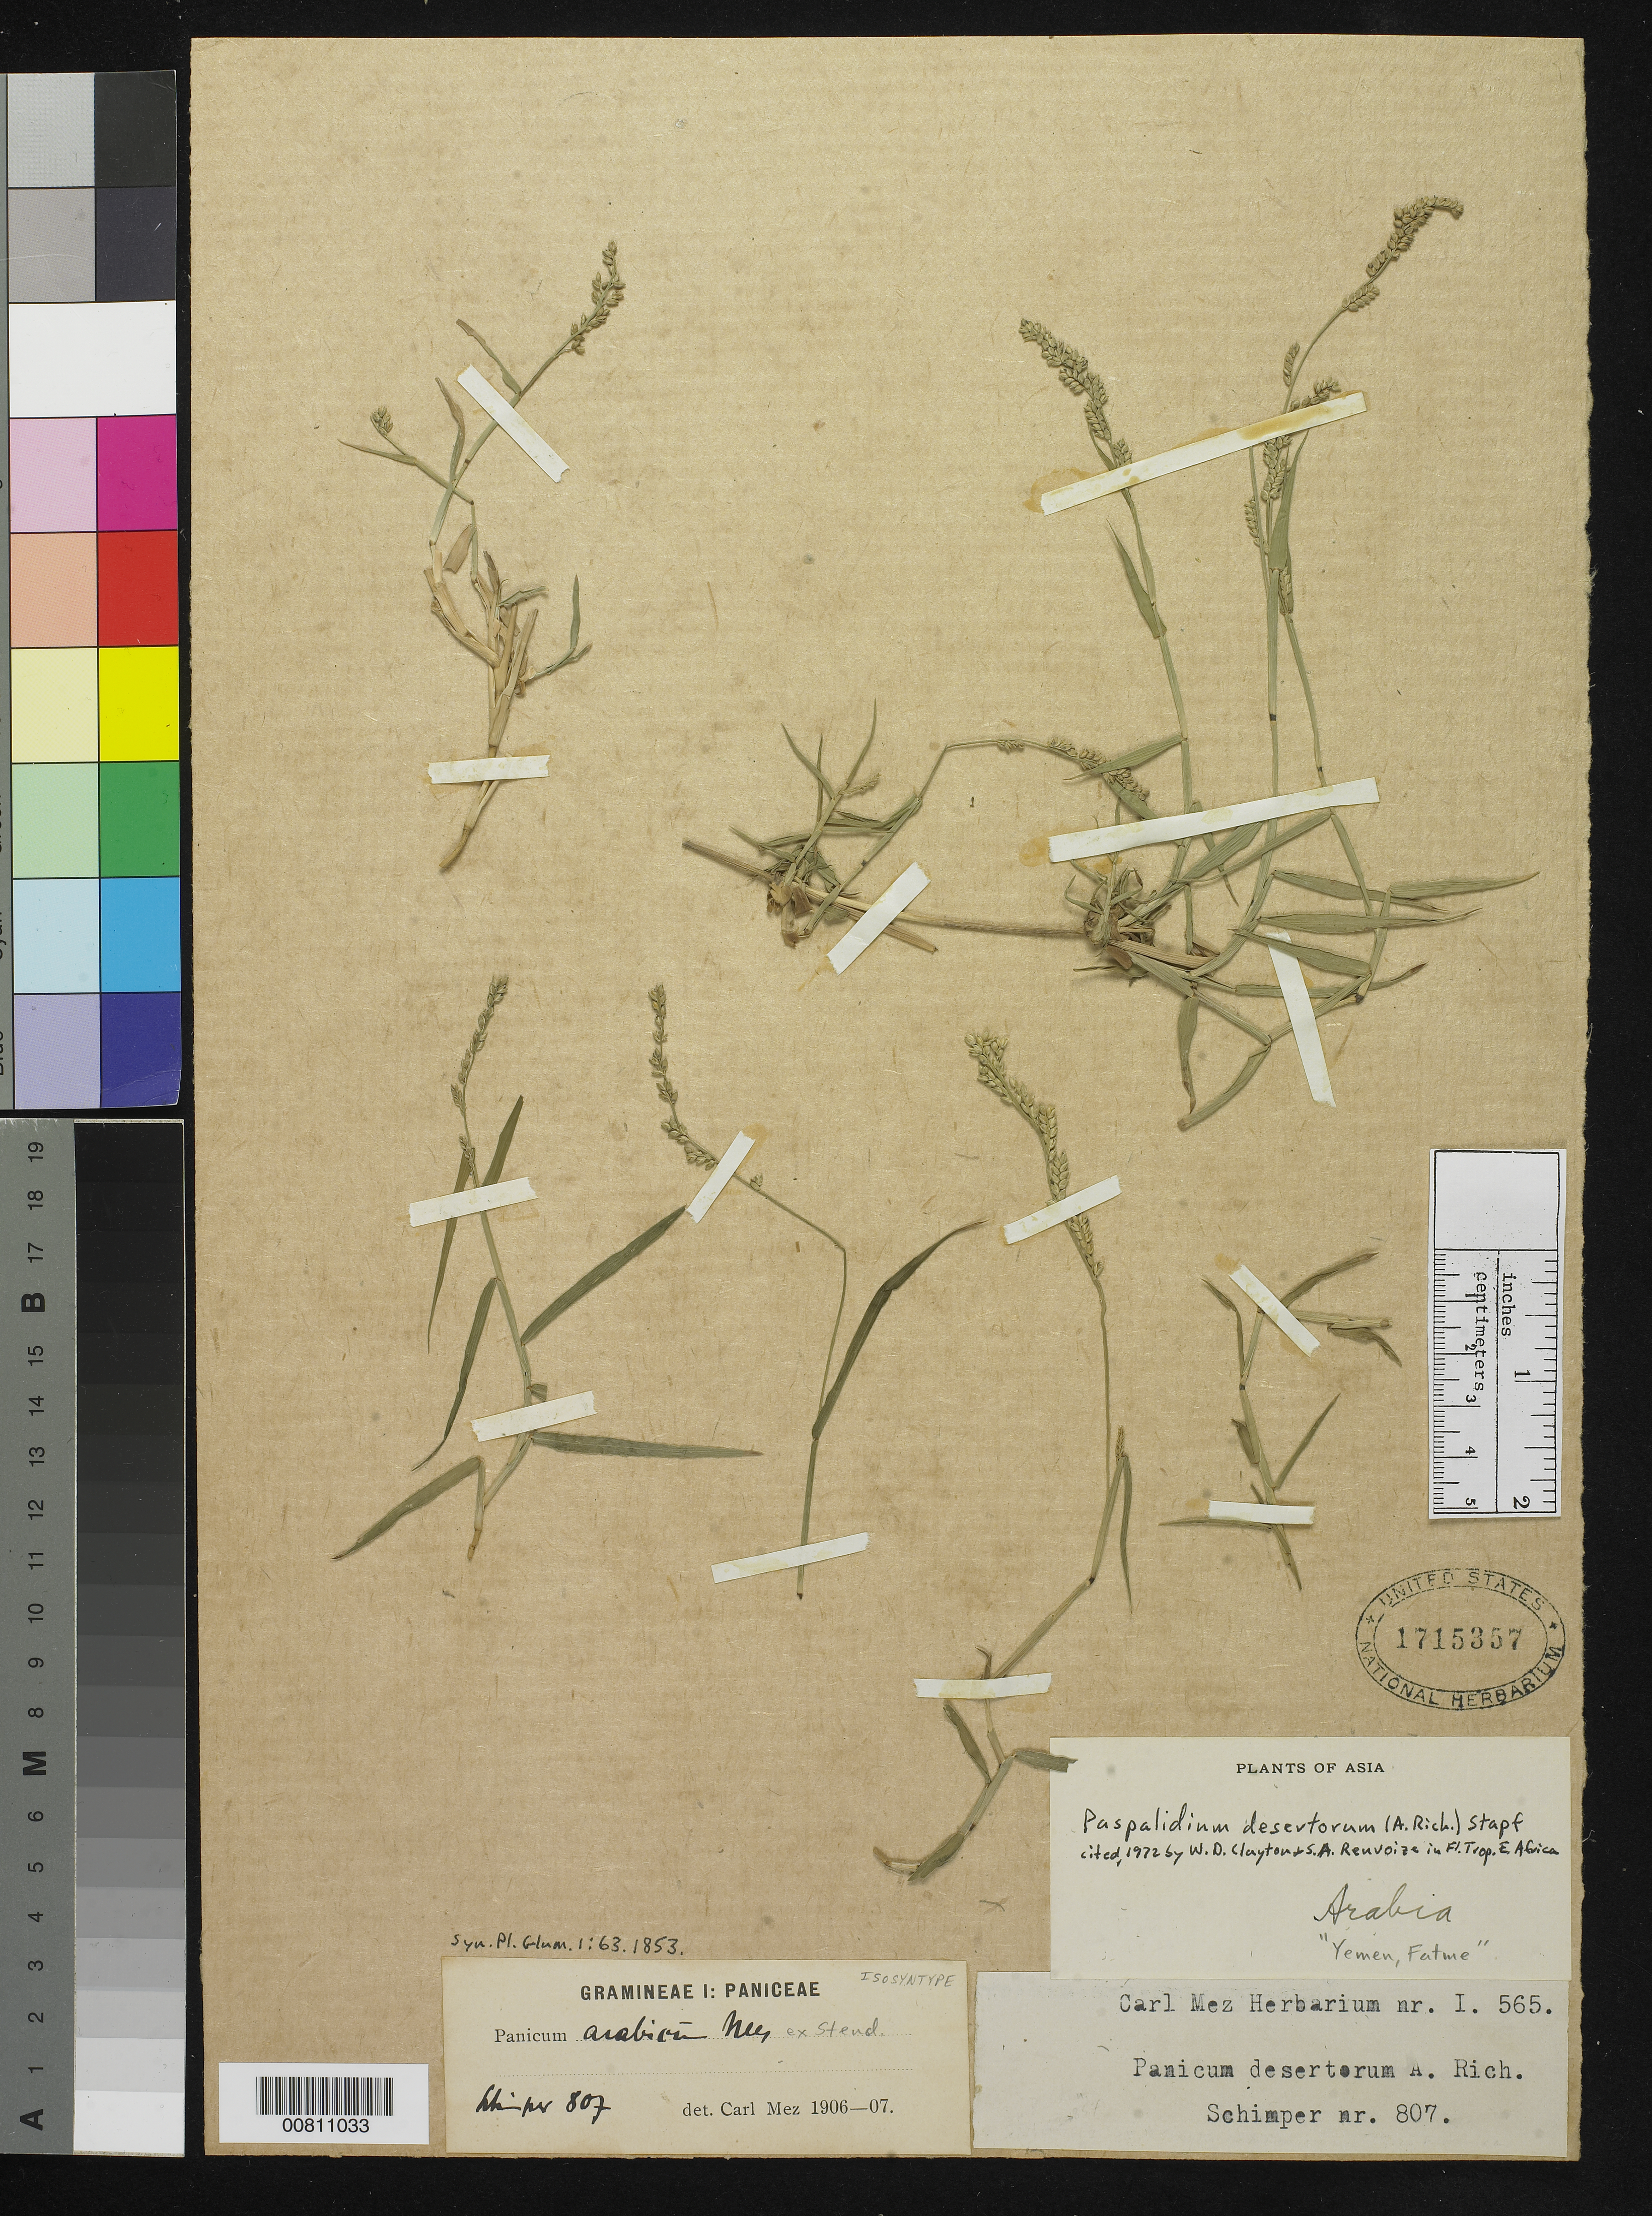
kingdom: Plantae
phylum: Tracheophyta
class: Liliopsida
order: Poales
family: Poaceae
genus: Panicum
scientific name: Panicum arabicum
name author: Nees ex Steud.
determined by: Smith, Stephen F., (US), NMNH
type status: Isosyntype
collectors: G. W. Schimper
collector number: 807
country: Yemen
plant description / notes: Cited 1972 by W.D. Clayton & S.A. Renvoize in Fl. Trop. E. Africa; Carl Mez Herbarium nr. I. 565.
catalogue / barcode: US 1715357